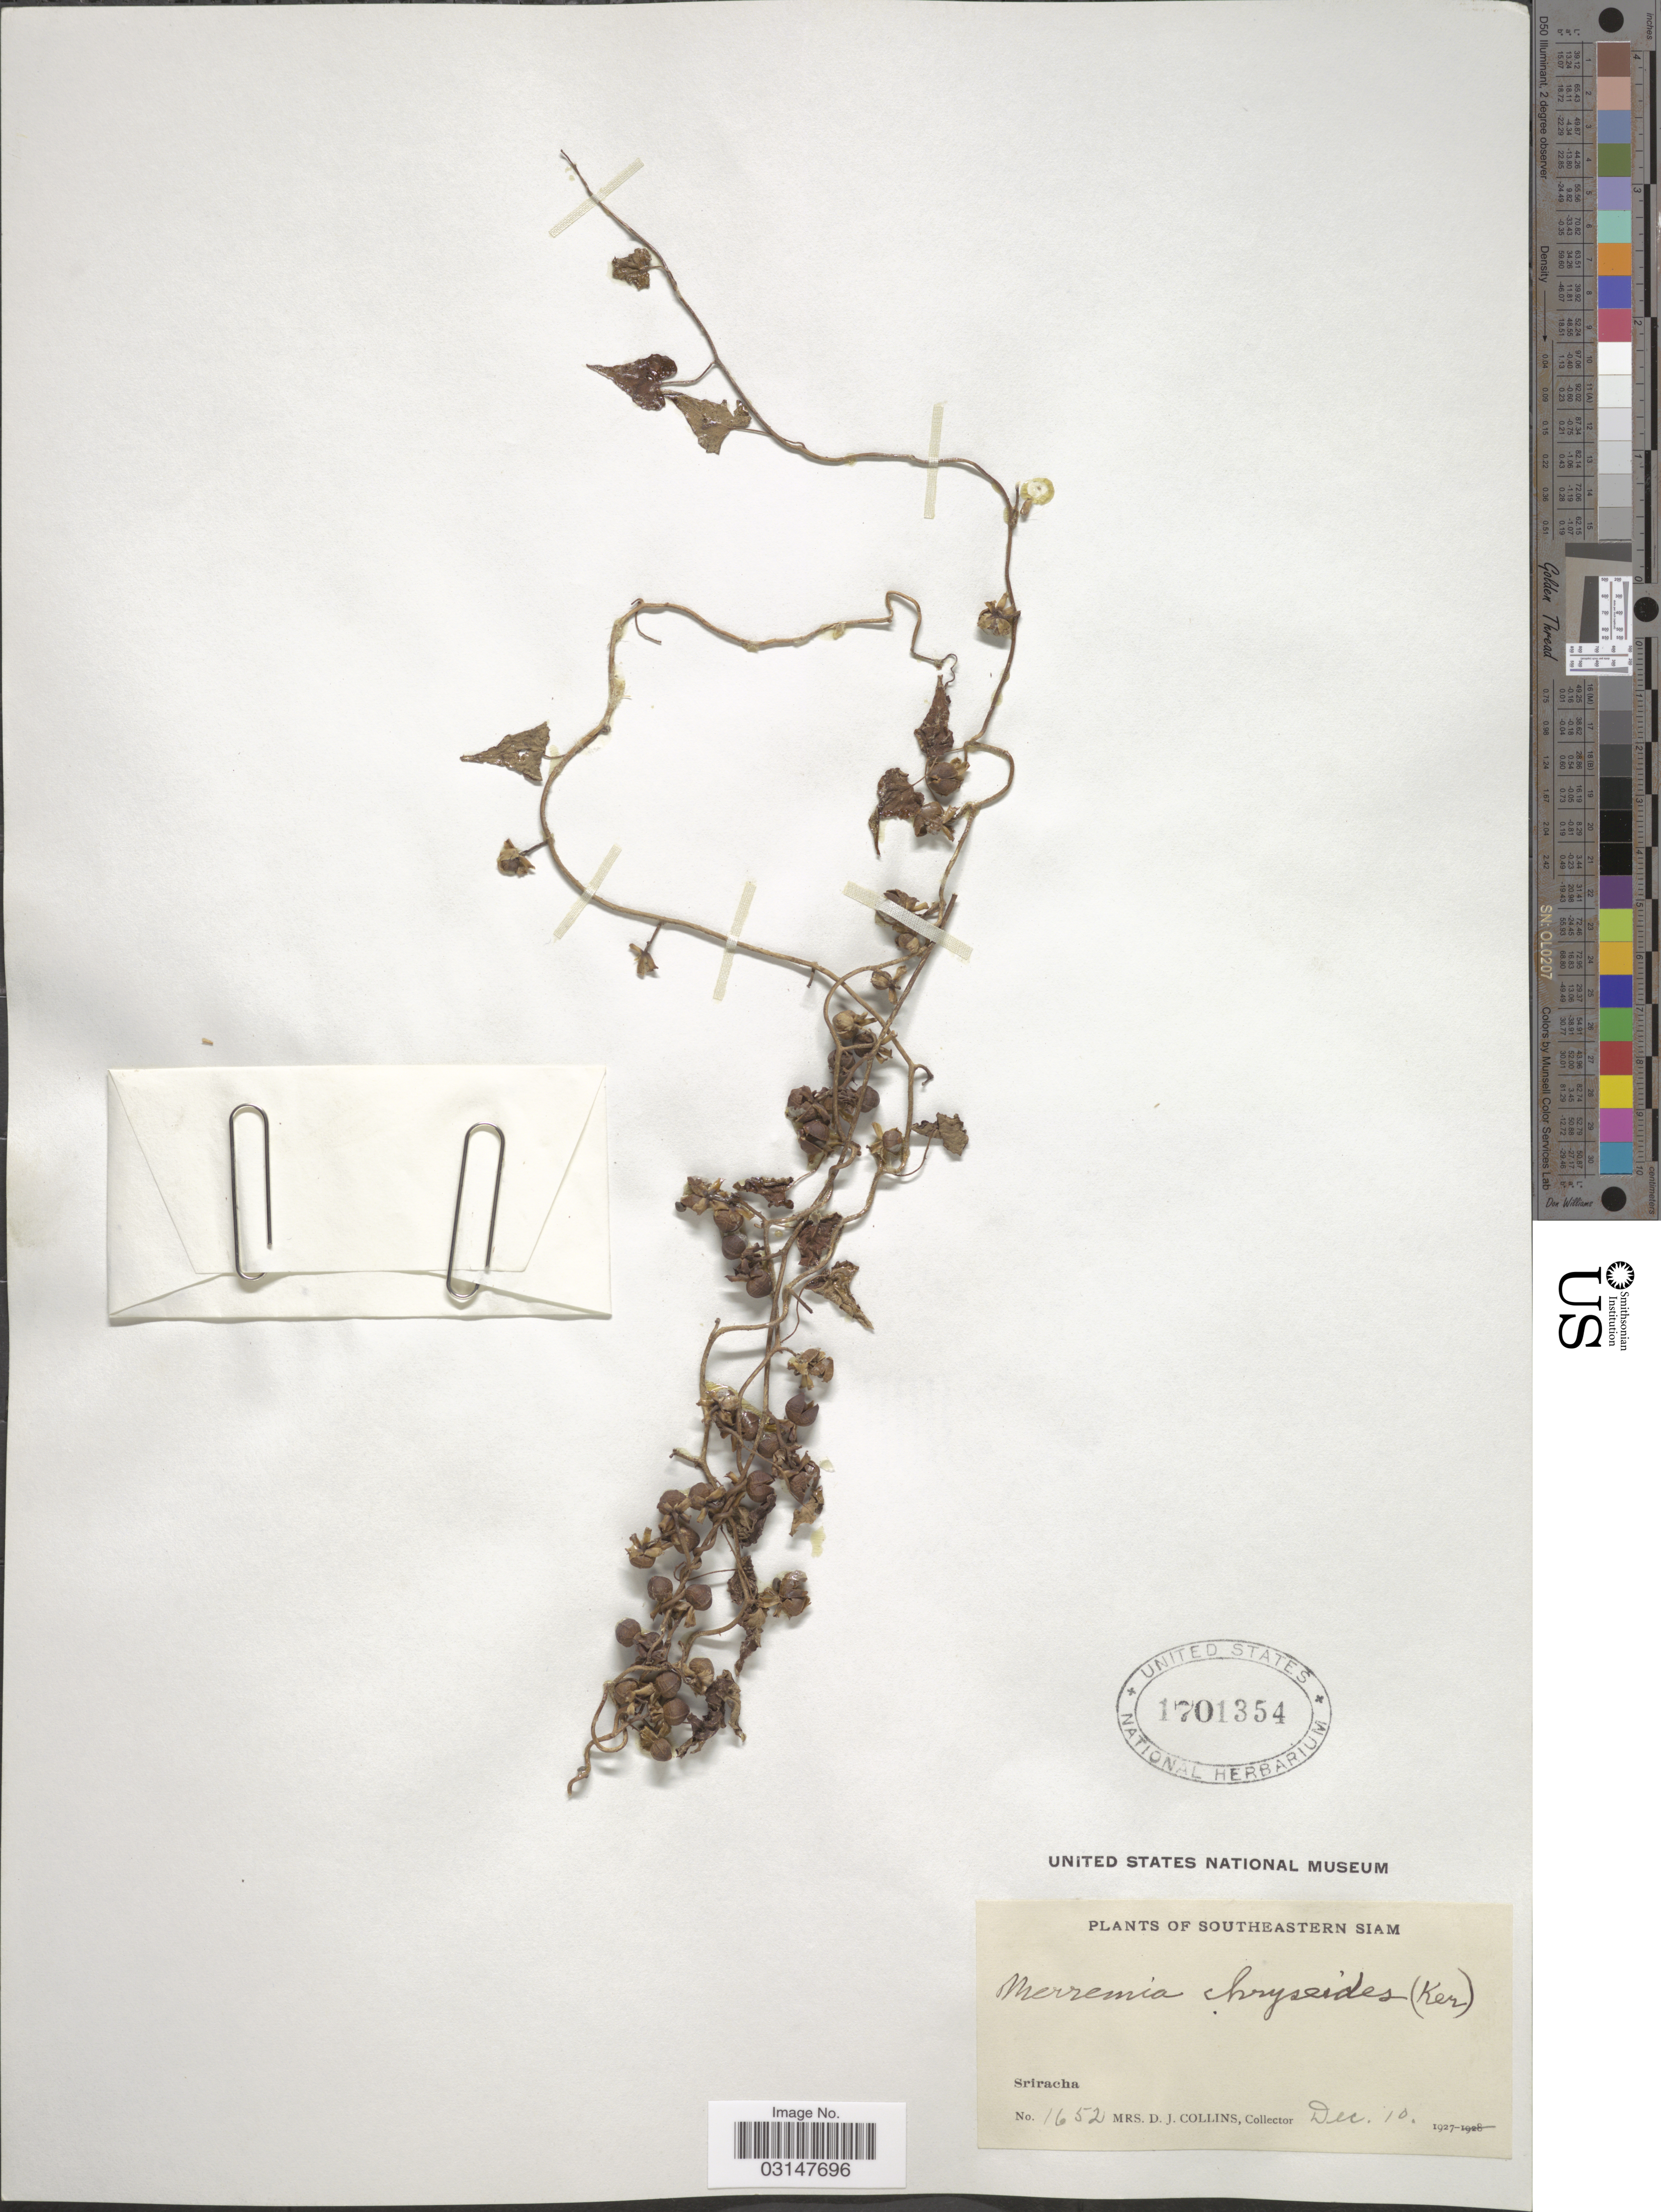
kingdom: Plantae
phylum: Tracheophyta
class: Magnoliopsida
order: Solanales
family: Convolvulaceae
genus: Merremia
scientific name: Merremia hederacea f. hederacea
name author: (Burm. f.) Hallier f.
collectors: Mrs. D. J. Collins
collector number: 1652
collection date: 1927-12-10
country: Thailand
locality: Southeastern Siam. Sriracha.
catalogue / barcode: US 1701354